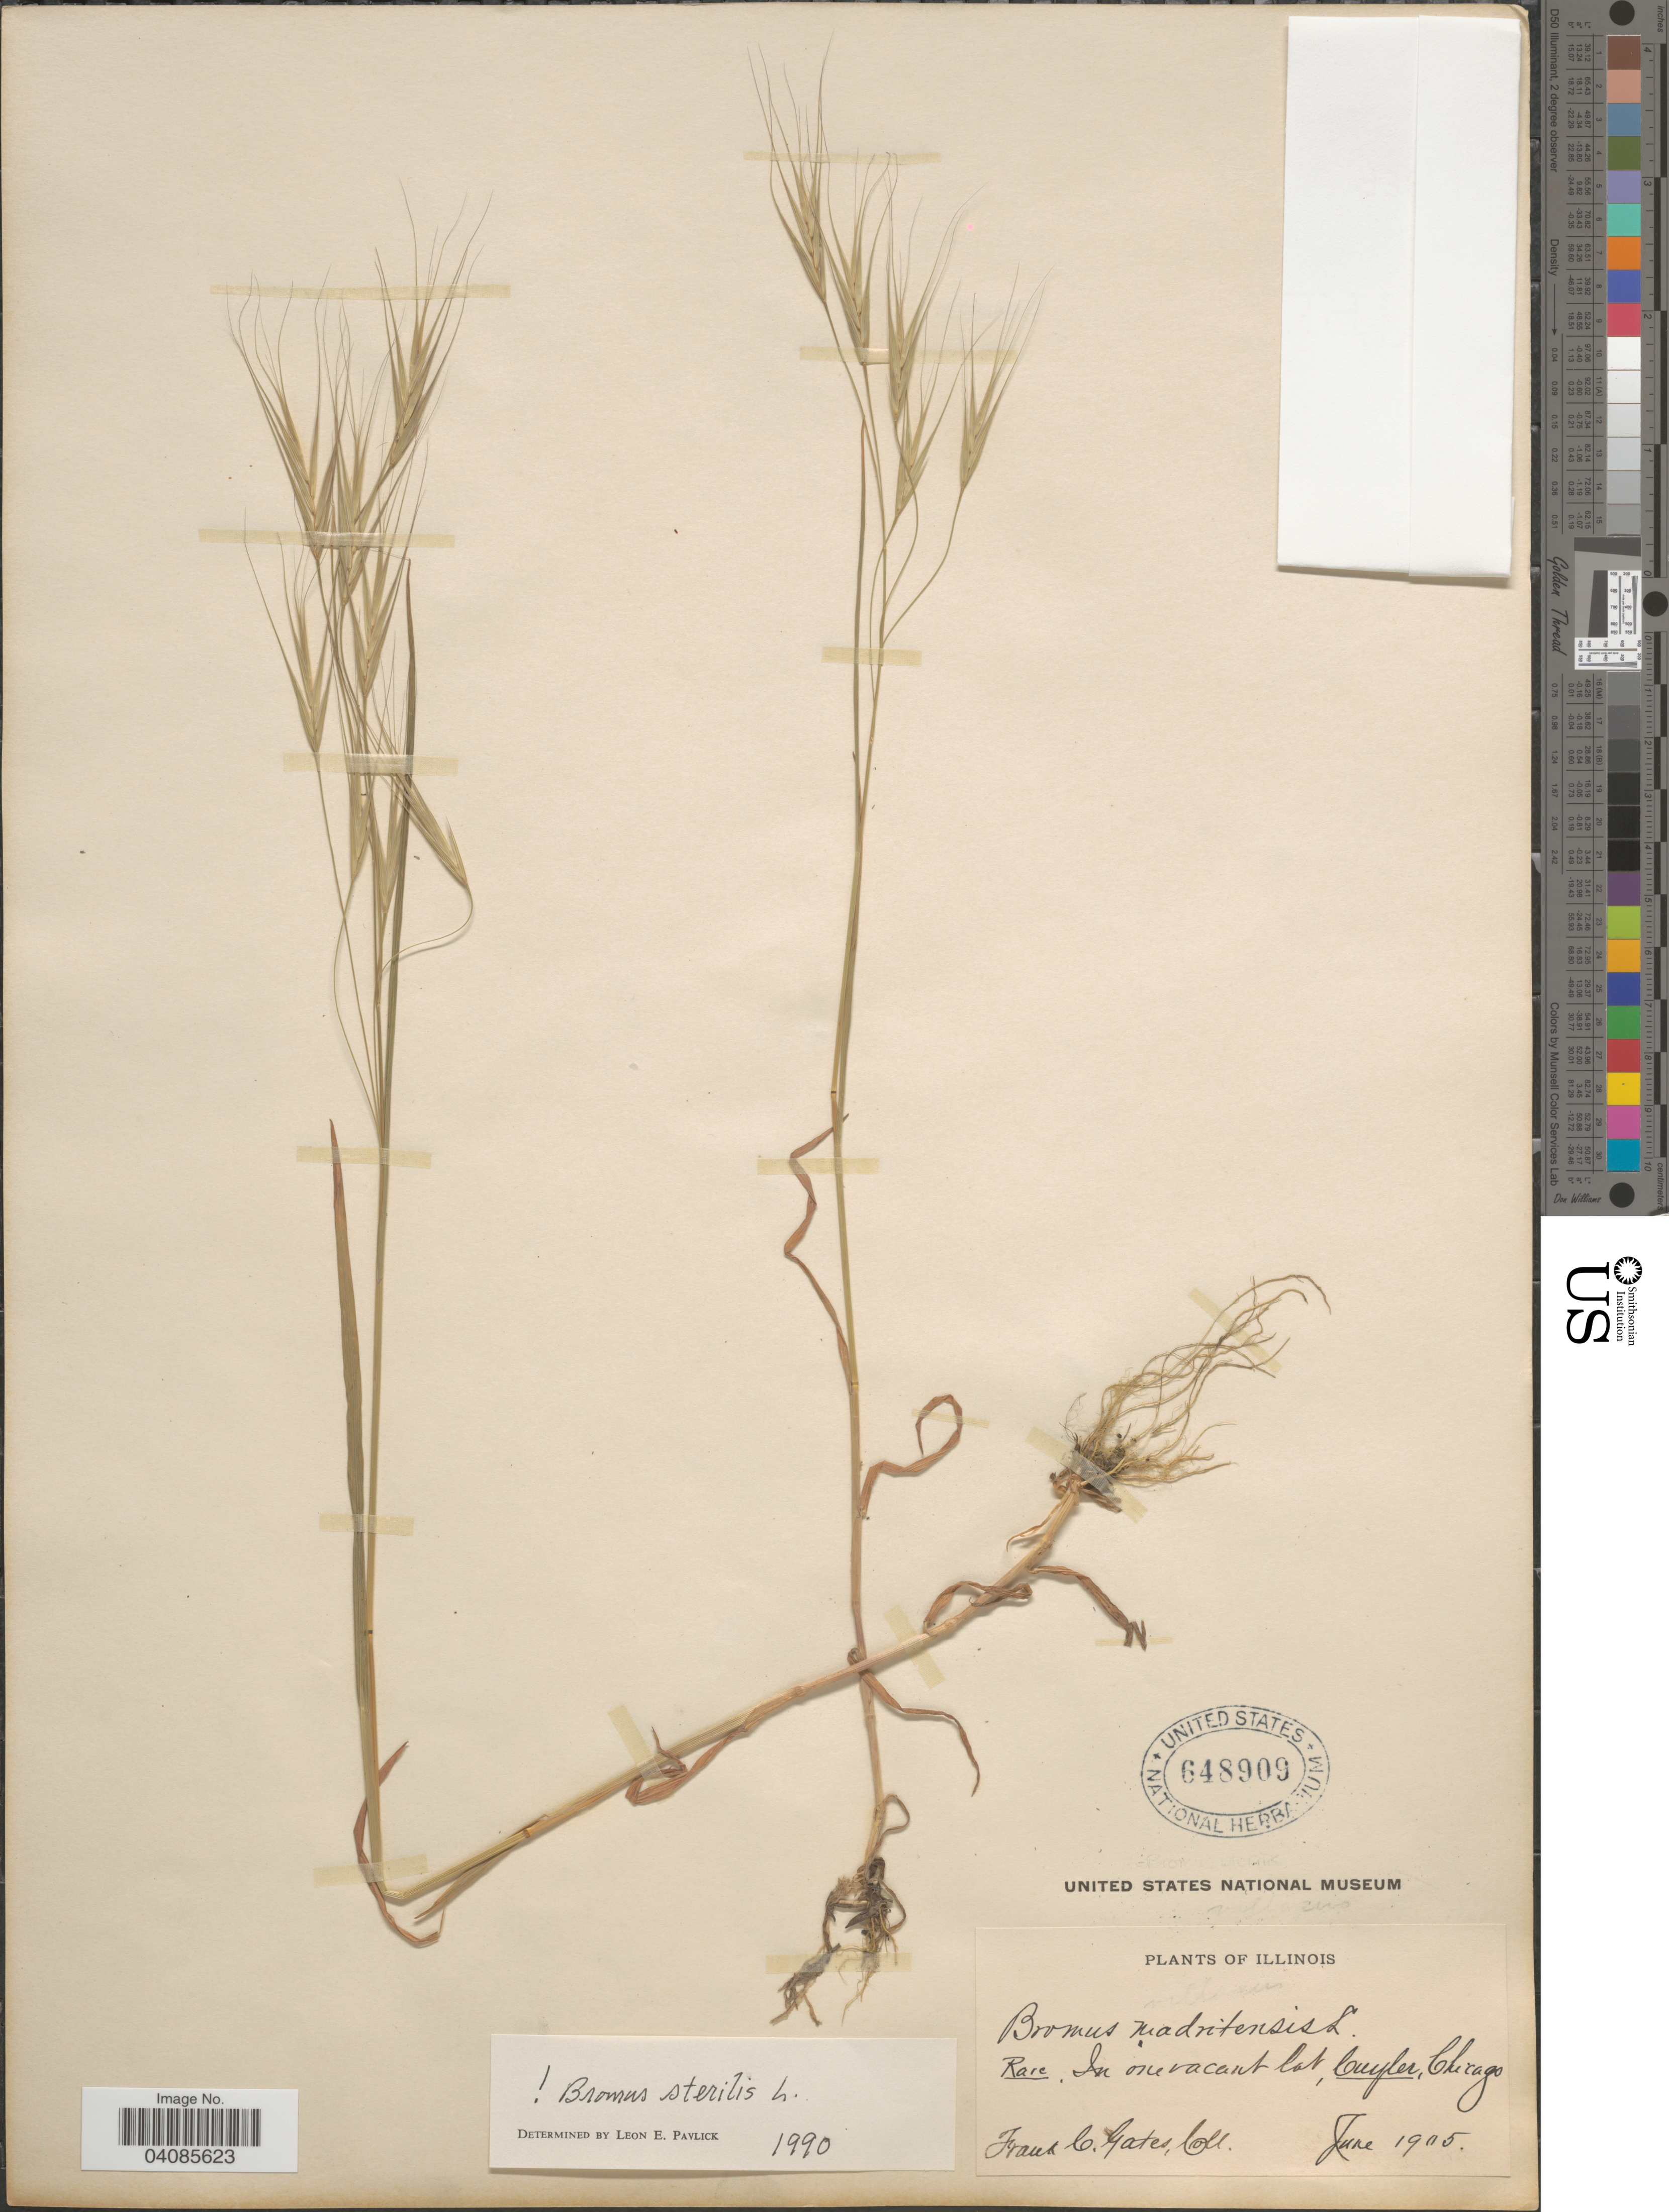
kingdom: Plantae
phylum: Tracheophyta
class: Liliopsida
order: Poales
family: Poaceae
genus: Bromus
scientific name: Bromus sterilis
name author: L.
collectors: F. C. Gates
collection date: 1905-06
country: United States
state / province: Illinois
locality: In one vacant lot, Cuyler, Chicago.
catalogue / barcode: US 648909